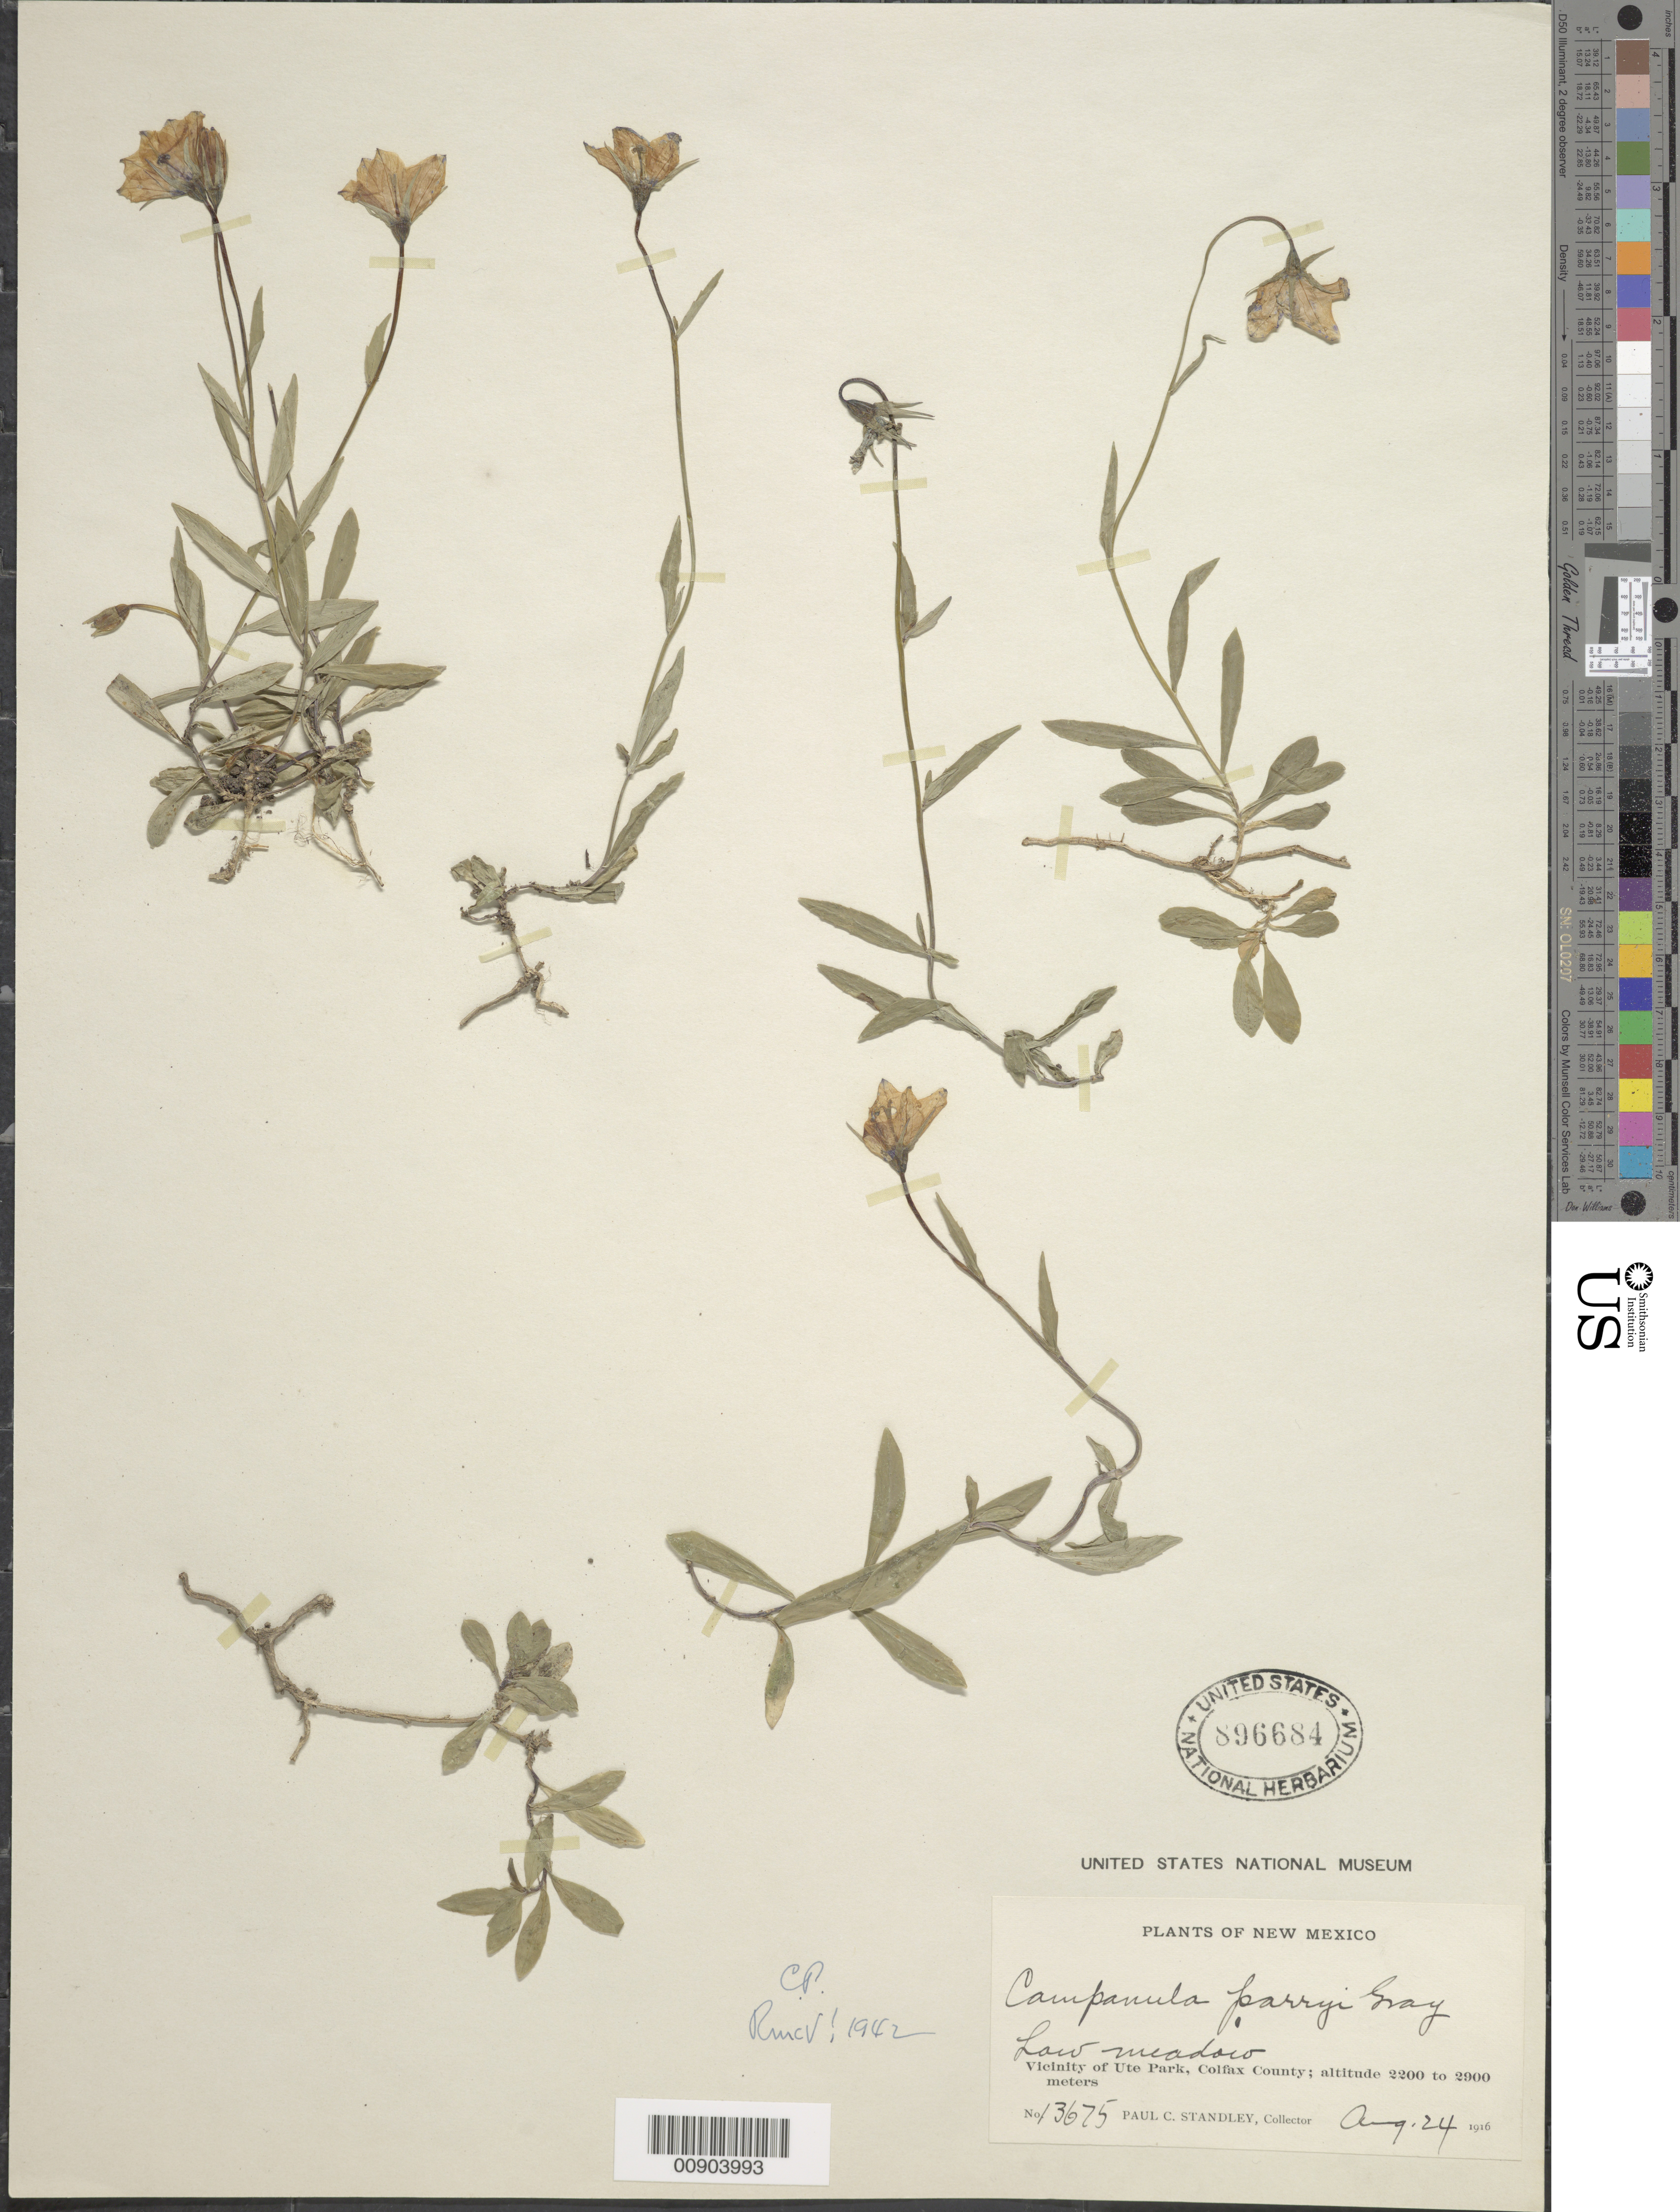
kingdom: Plantae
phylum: Tracheophyta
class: Magnoliopsida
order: Asterales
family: Campanulaceae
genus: Campanula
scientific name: Campanula parryi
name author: A. Gray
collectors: P. C. Standley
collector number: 13675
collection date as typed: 24 Aug 1916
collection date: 1916-08-24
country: United States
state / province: New Mexico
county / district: Colfax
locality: Ute Park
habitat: Low meadows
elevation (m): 671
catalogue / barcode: US 896684